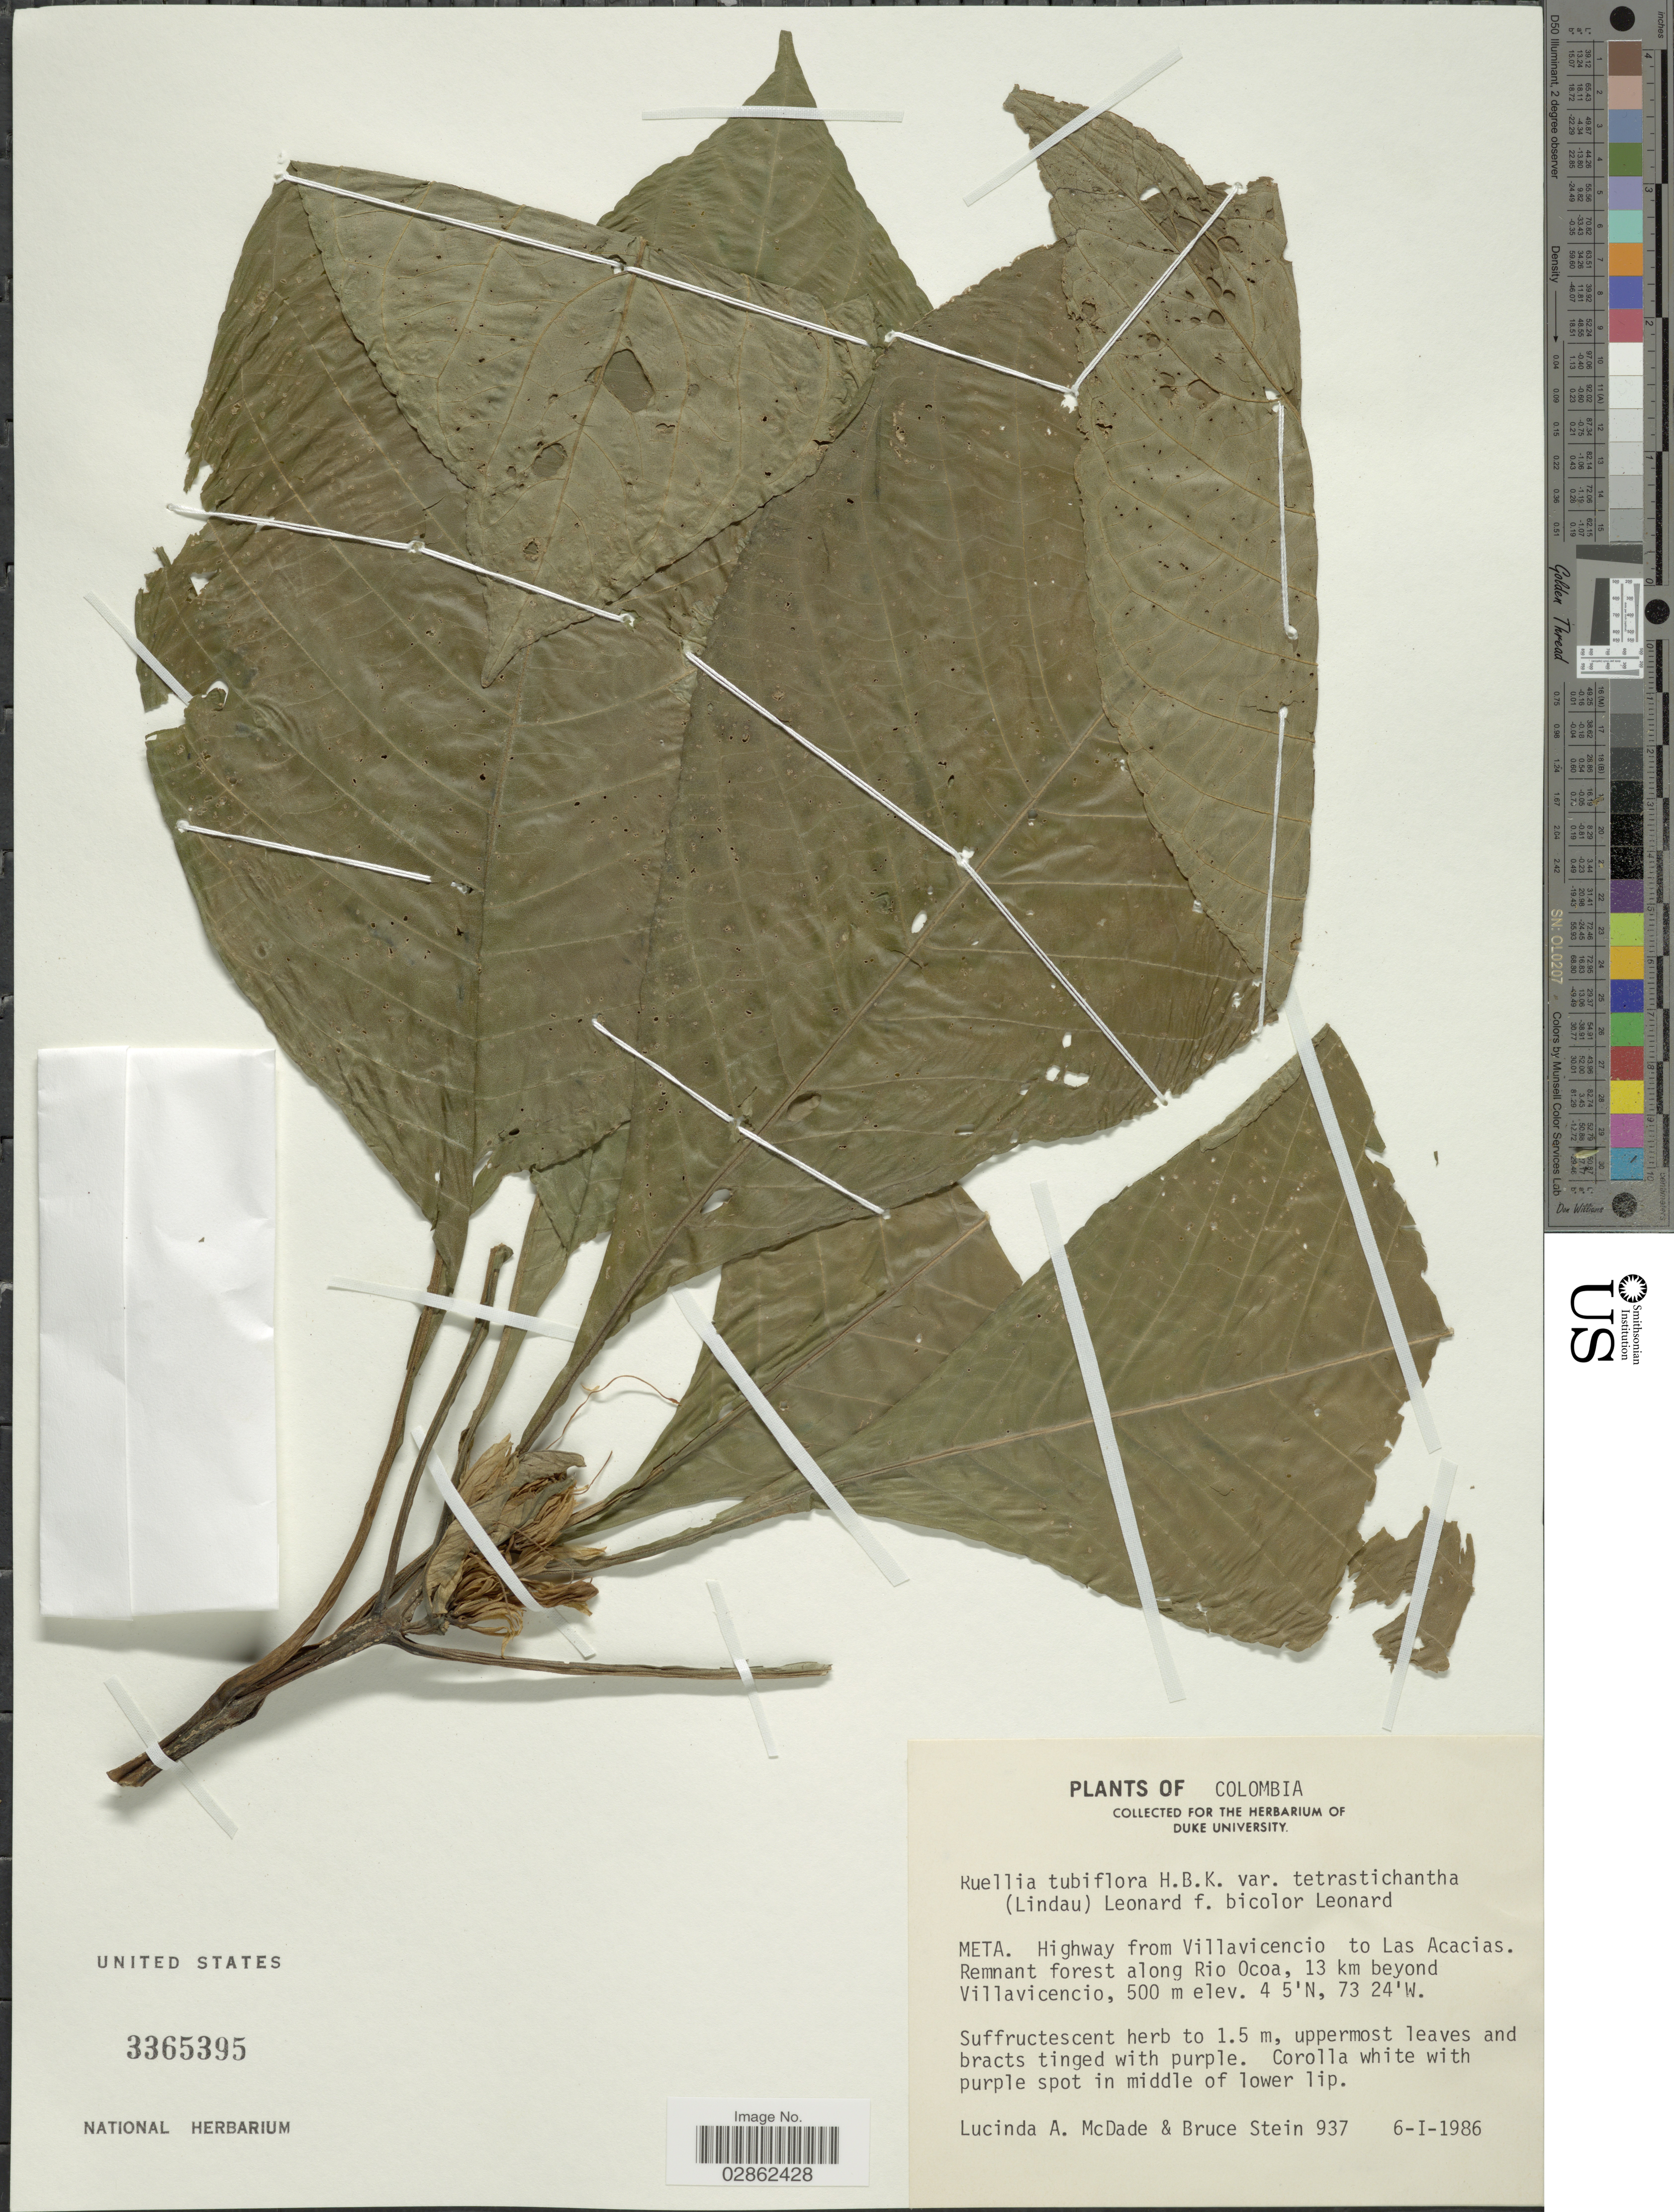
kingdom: Plantae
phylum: Tracheophyta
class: Magnoliopsida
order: Lamiales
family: Acanthaceae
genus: Ruellia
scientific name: Ruellia tubiflora f. bicolor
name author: Leonard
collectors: L. McDade & B. A. Stein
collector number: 937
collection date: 1986-01-06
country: Colombia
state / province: Meta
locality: Highway from Villavicencio to Las Acacias. Along Rio Ocoa, 13 km beyond Villavicencio.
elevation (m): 500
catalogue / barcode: US 3365395